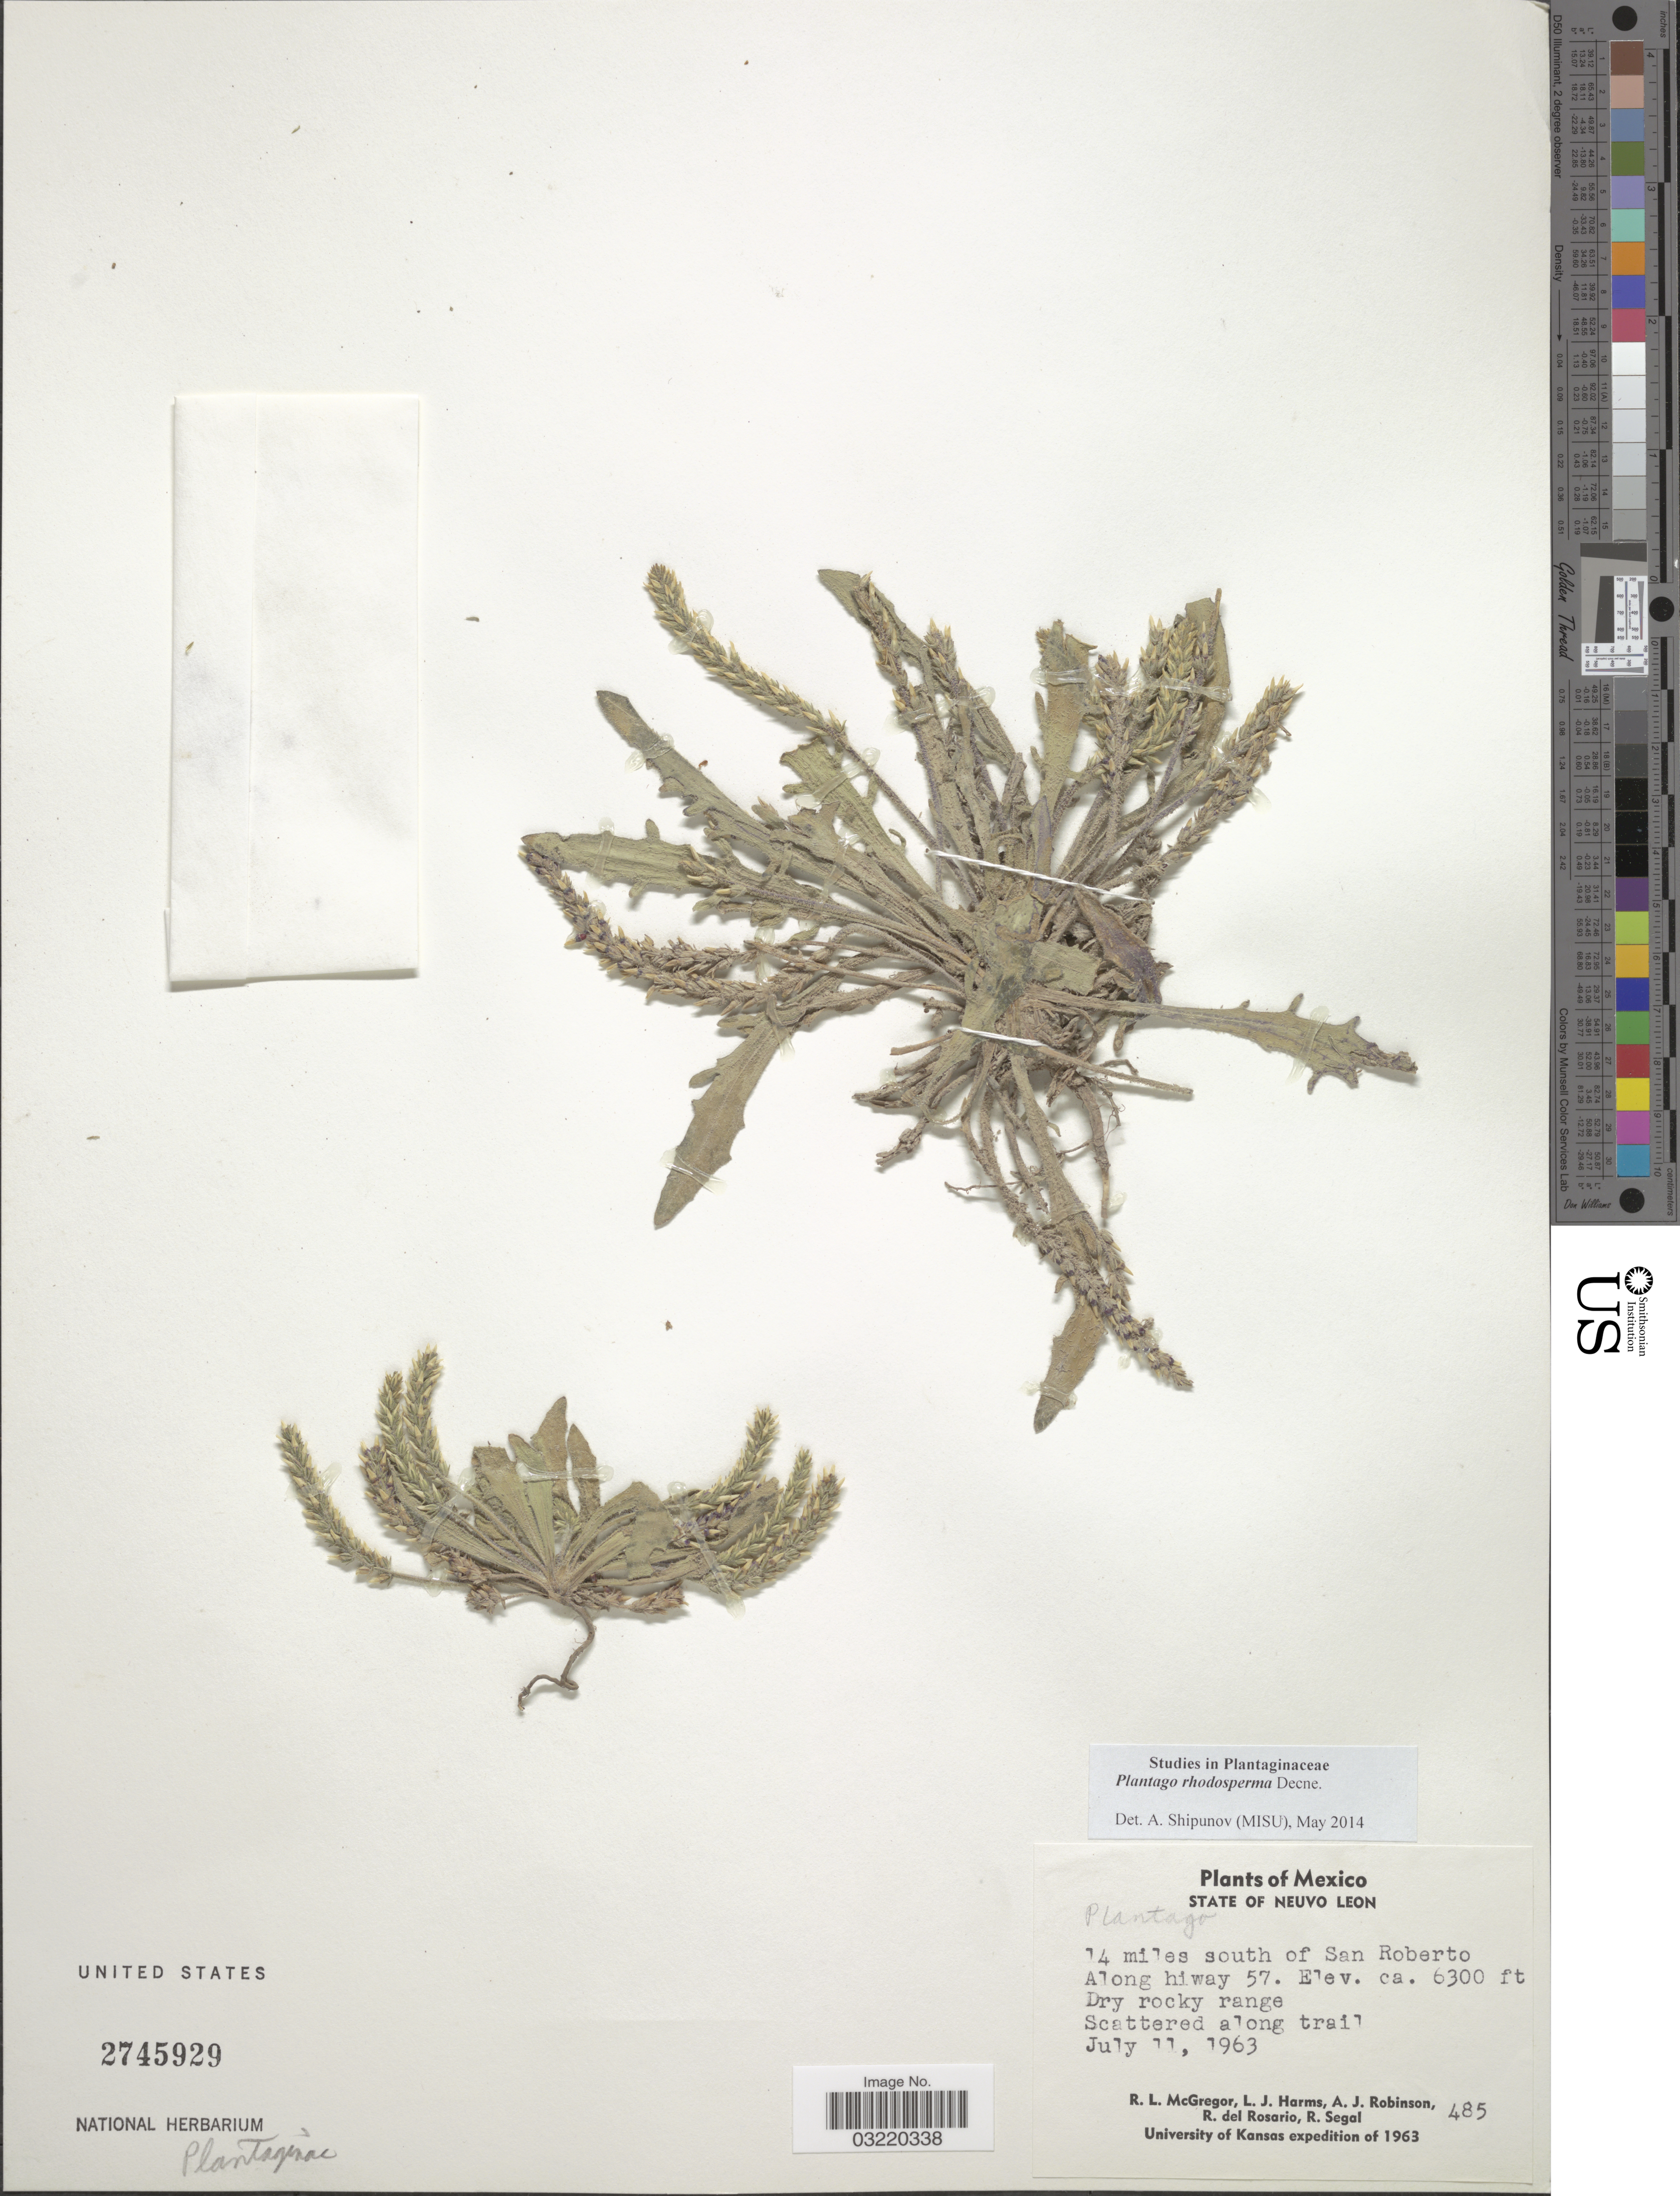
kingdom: Plantae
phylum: Tracheophyta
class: Magnoliopsida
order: Lamiales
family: Plantaginaceae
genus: Plantago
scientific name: Plantago rhodosperma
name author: Decne.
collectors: R. McGregor, L. Harms, A. J. Robinson, R. del Rosario & R. Segal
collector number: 485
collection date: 1963-07-11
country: Mexico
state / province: Nuevo León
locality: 14 miles south of san Roberto. Along hiway 57.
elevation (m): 1920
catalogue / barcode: US 2745929